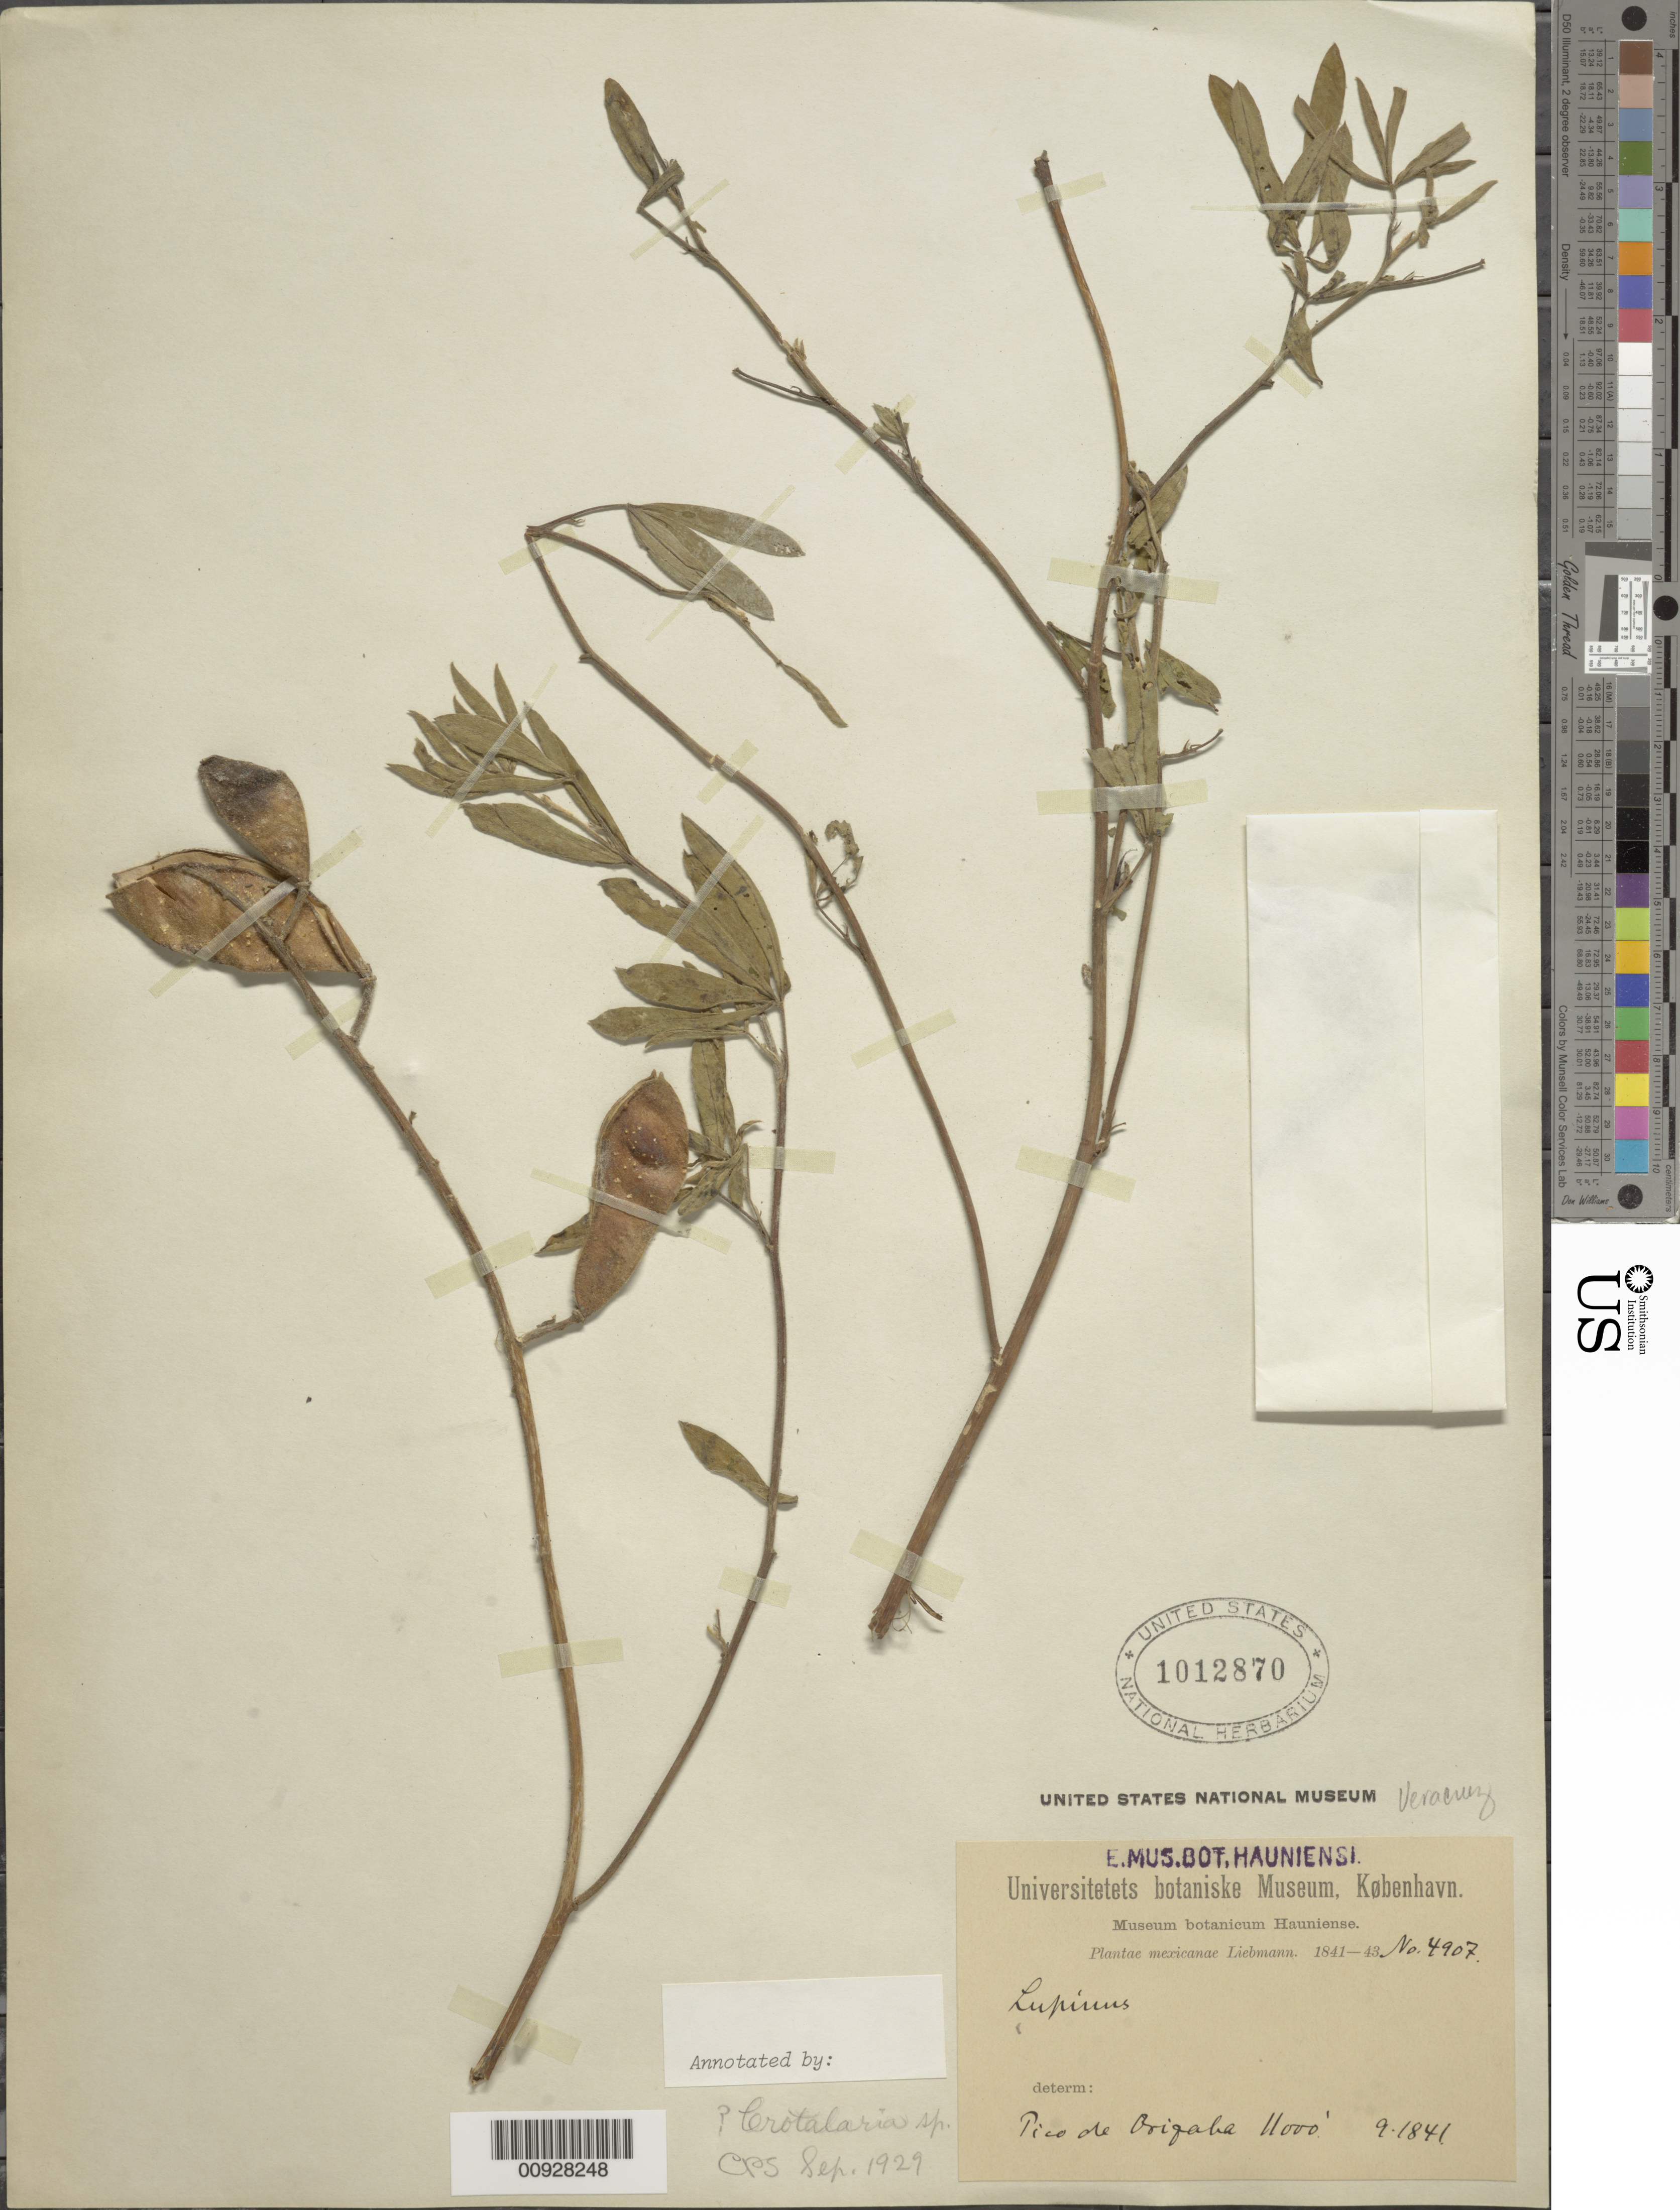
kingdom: Plantae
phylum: Tracheophyta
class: Magnoliopsida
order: Fabales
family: Fabaceae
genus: Crotalaria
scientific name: Crotalaria sp.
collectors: F. M. Liebmann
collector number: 4907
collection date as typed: Sep 1841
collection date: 1841-09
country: Mexico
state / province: Veracruz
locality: Pico de Orizaba.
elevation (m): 3353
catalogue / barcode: US 1012870